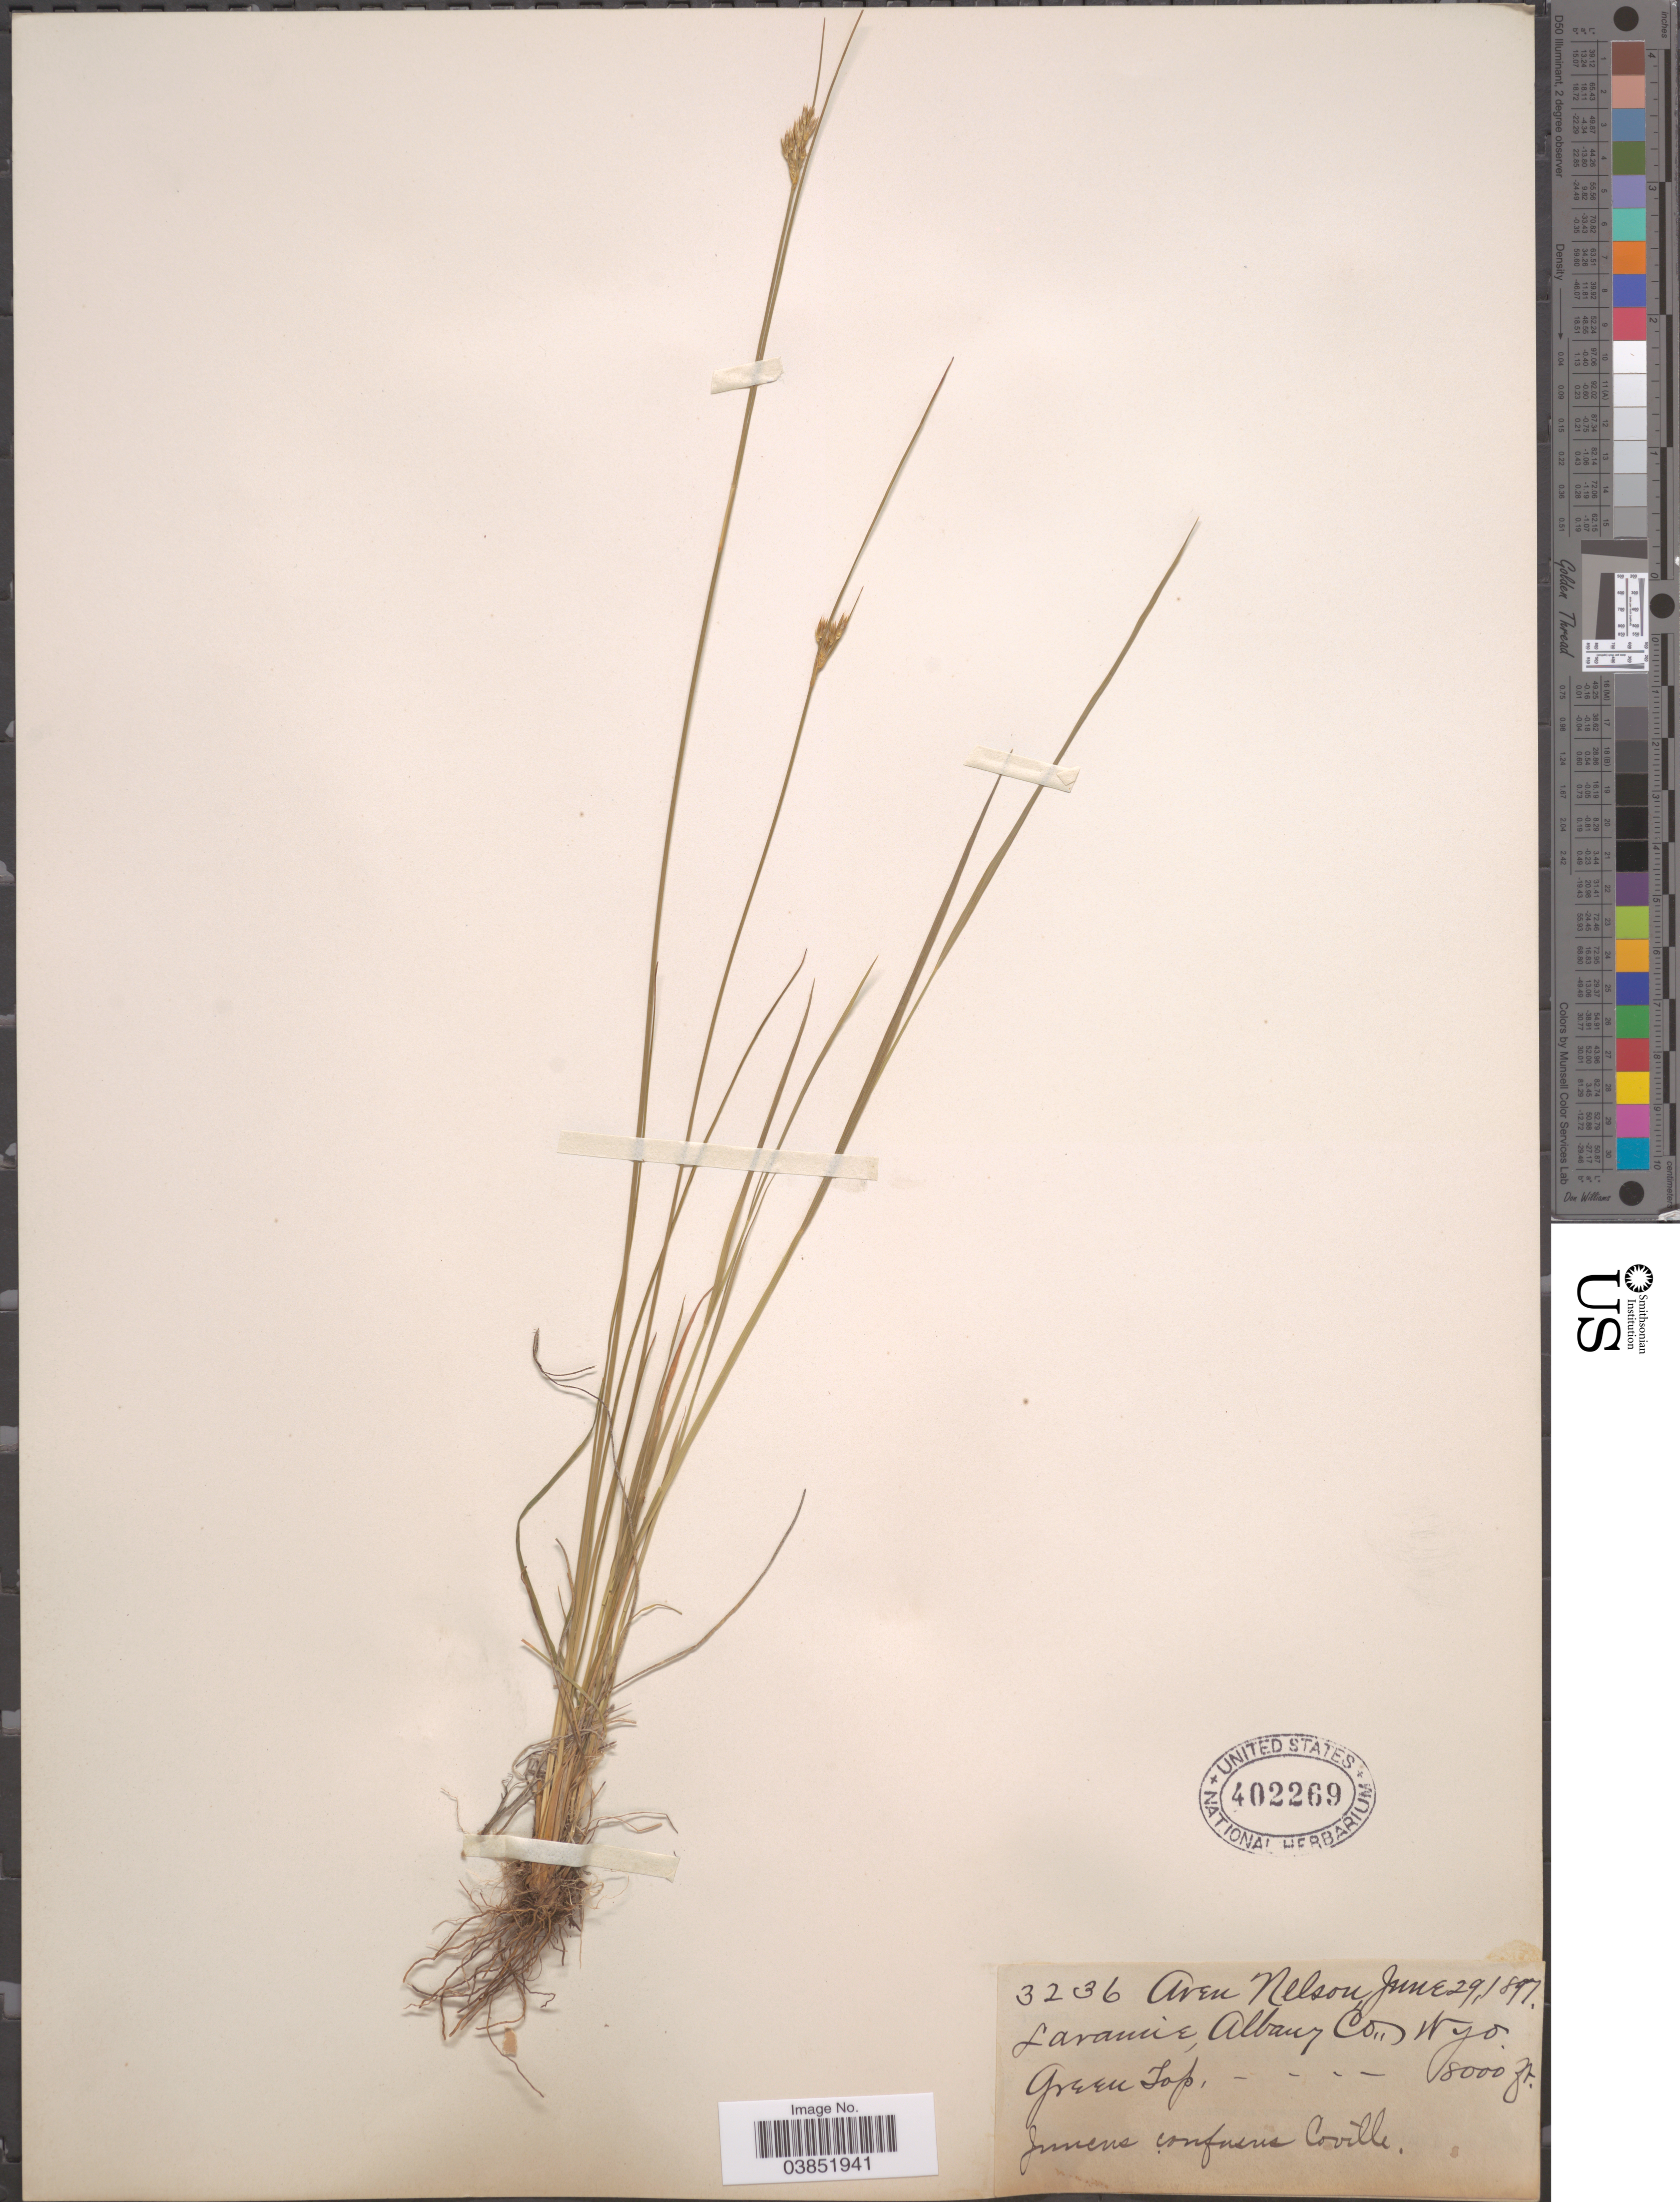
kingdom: Plantae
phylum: Tracheophyta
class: Liliopsida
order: Poales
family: Juncaceae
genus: Juncus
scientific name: Juncus confusus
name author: Coville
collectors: A. Nelson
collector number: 3236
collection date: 1897-06-29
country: United States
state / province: Wyoming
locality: Laramie, Albany Co. Green Top.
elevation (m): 2438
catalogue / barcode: US 402269